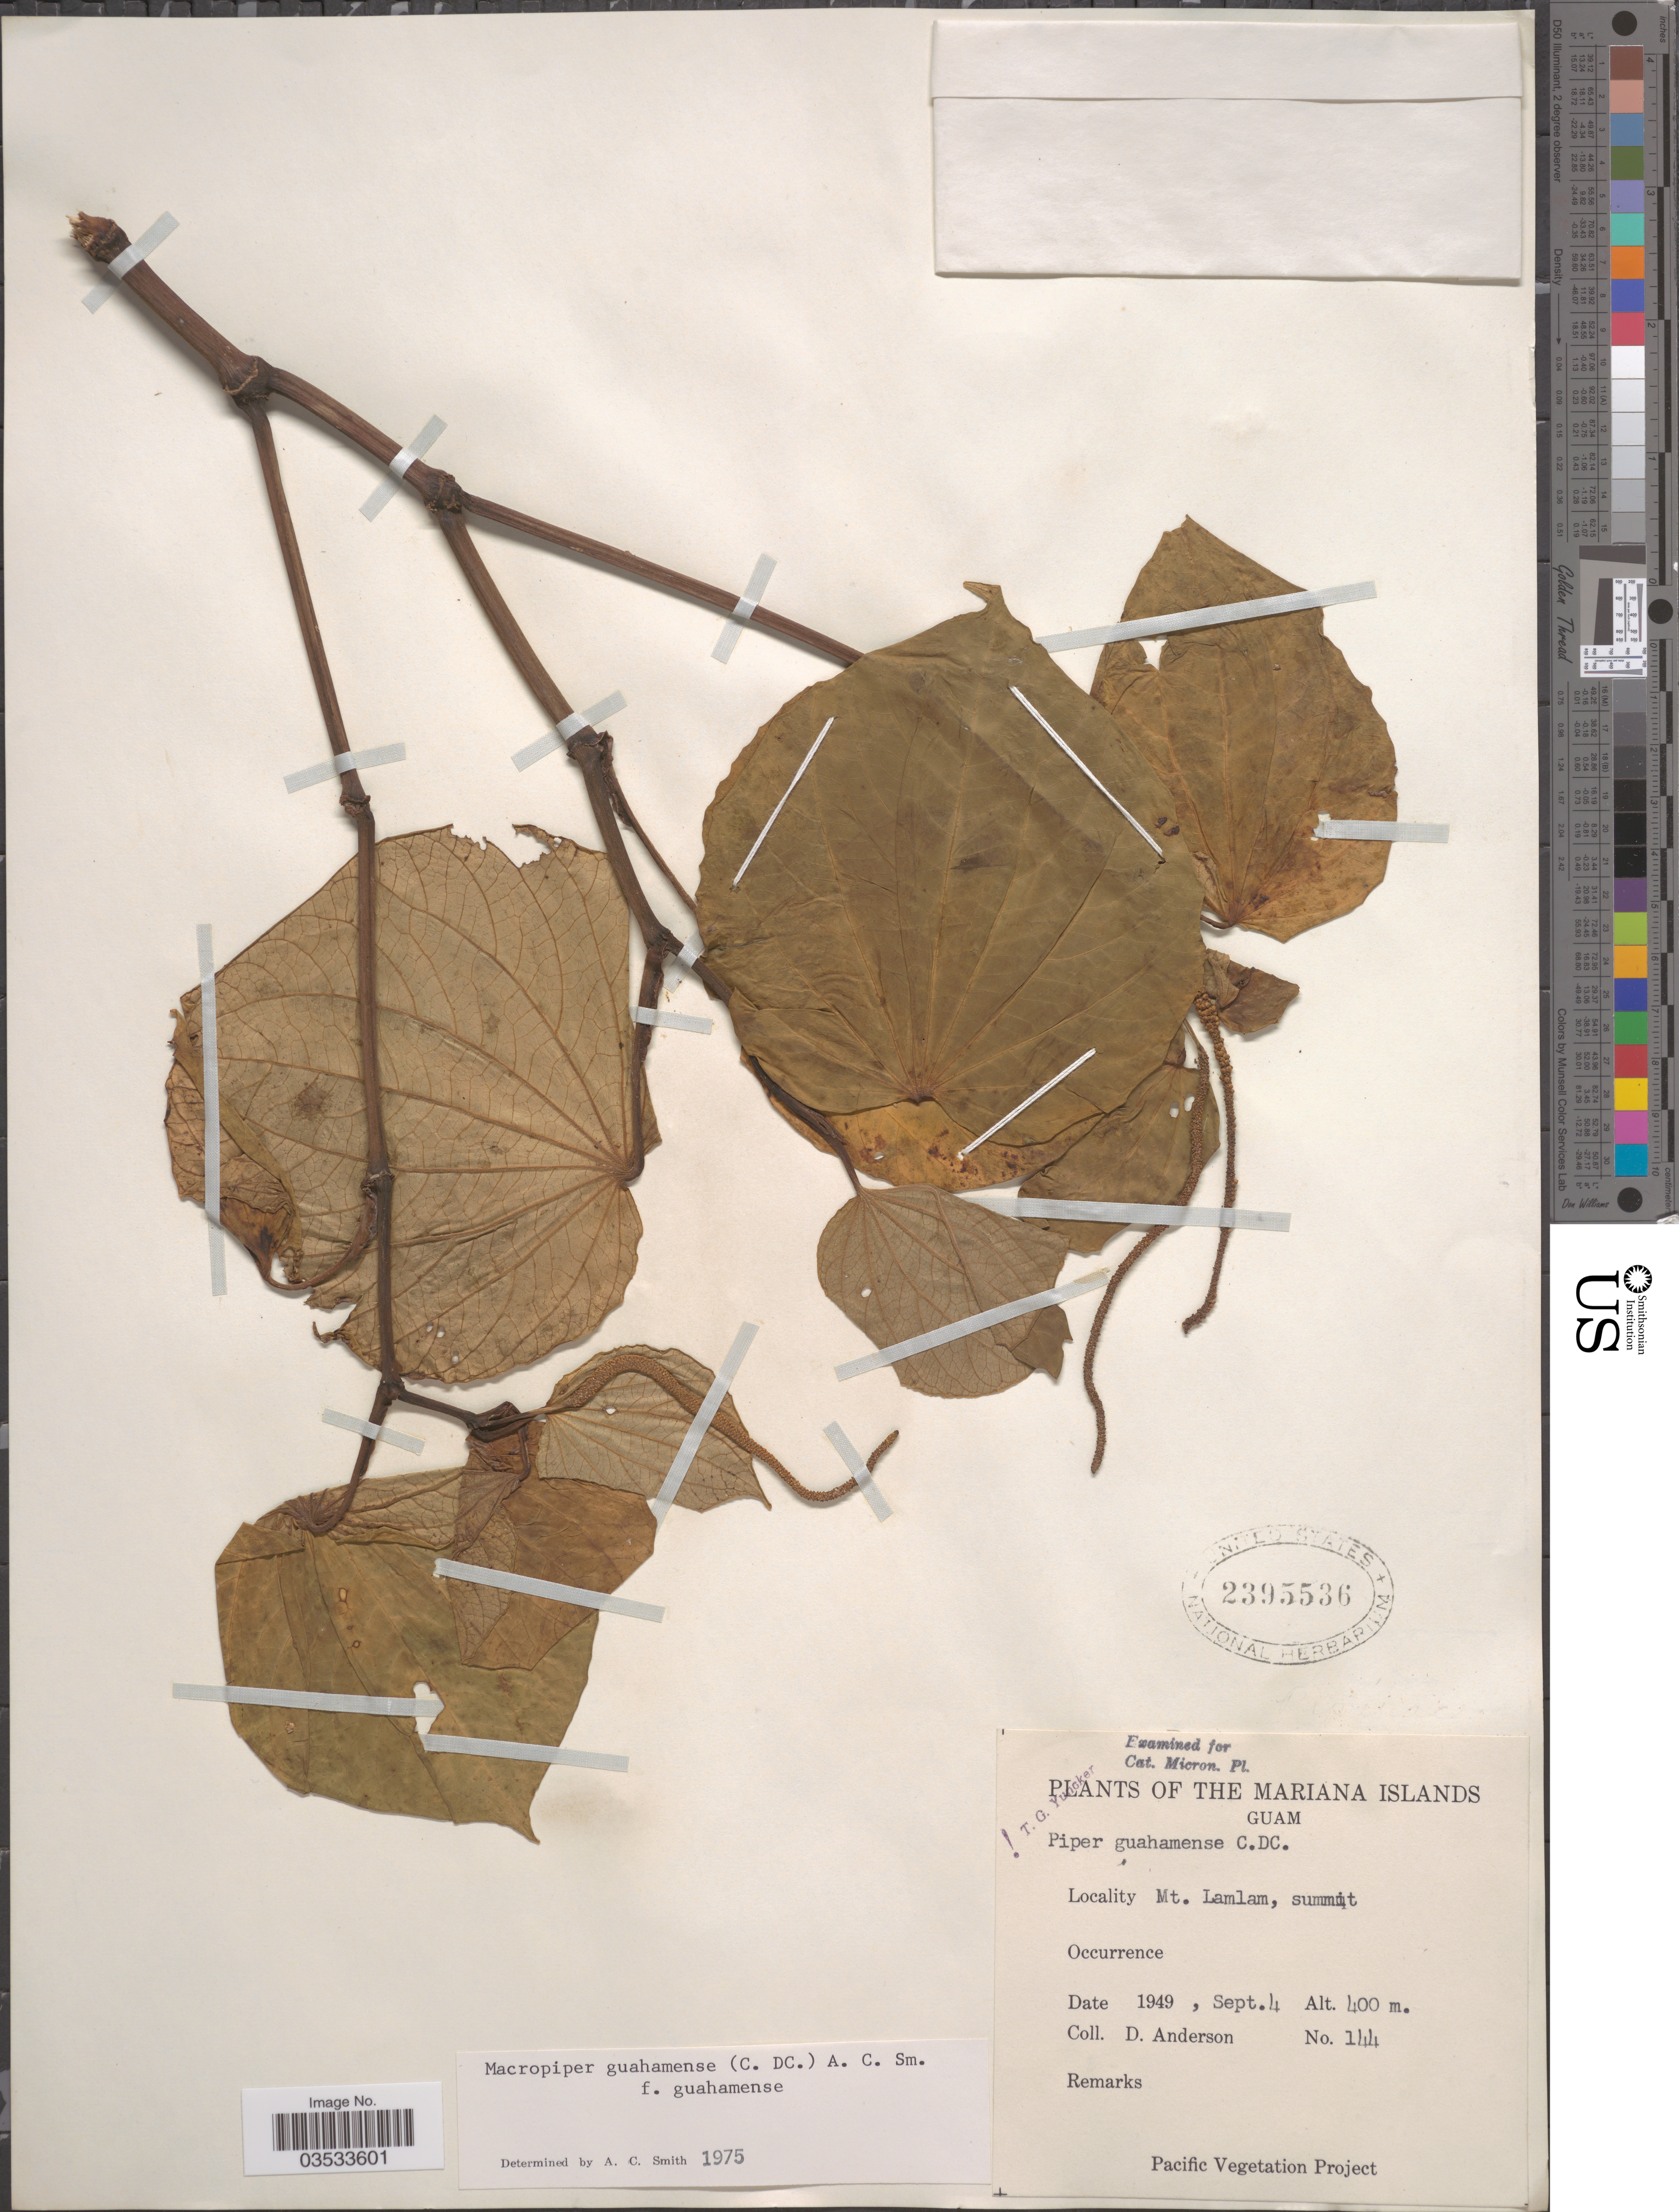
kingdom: Plantae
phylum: Tracheophyta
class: Magnoliopsida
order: Piperales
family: Piperaceae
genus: Piper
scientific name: Piper guahamense f. guahamense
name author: C. DC.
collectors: D. Anderson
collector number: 144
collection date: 1949-09-04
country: Guam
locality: The Mariana Islands. Mt. Lamlam, summit.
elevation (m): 400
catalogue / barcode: US 2395536